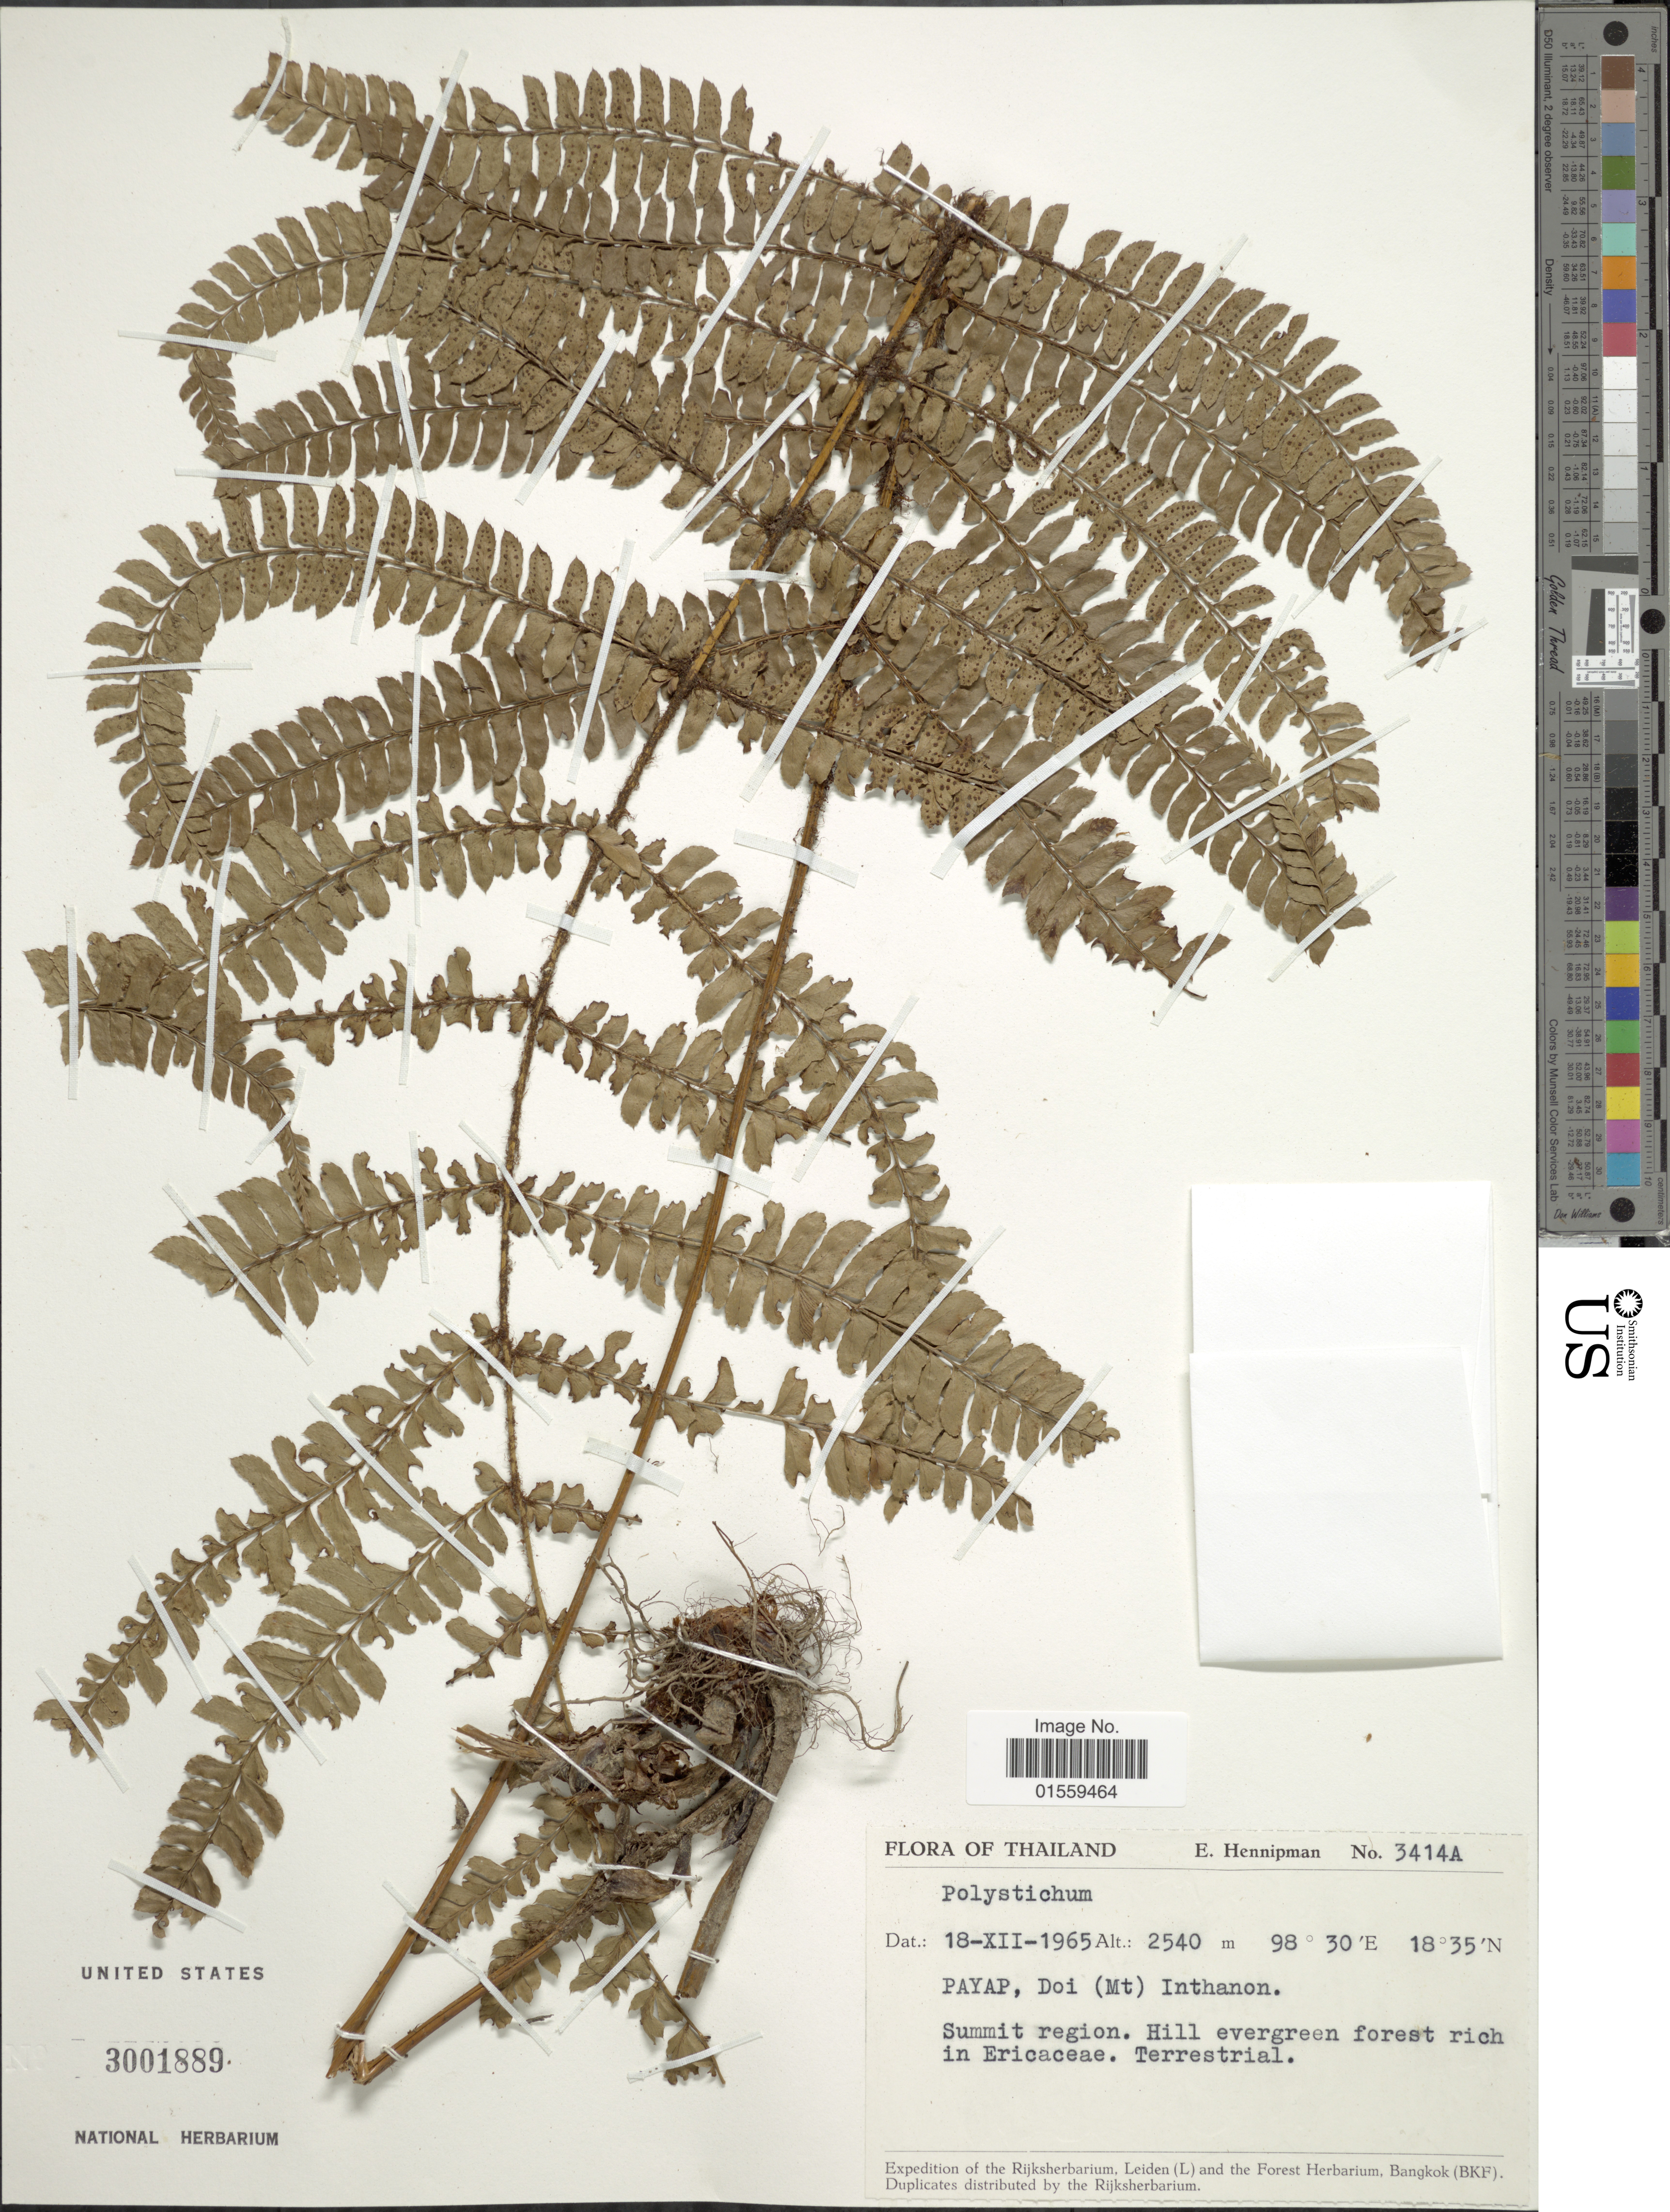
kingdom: Plantae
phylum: Tracheophyta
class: Polypodiopsida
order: Polypodiales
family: Dryopteridaceae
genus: Polystichum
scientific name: Polystichum semifertile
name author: (C.B. Clarke) Ching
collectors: E. Hennipman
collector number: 3414A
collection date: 1965-12-18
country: Thailand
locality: Payap, Doi (Mt) Inthanon, Summit region.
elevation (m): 2540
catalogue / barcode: US 3001889